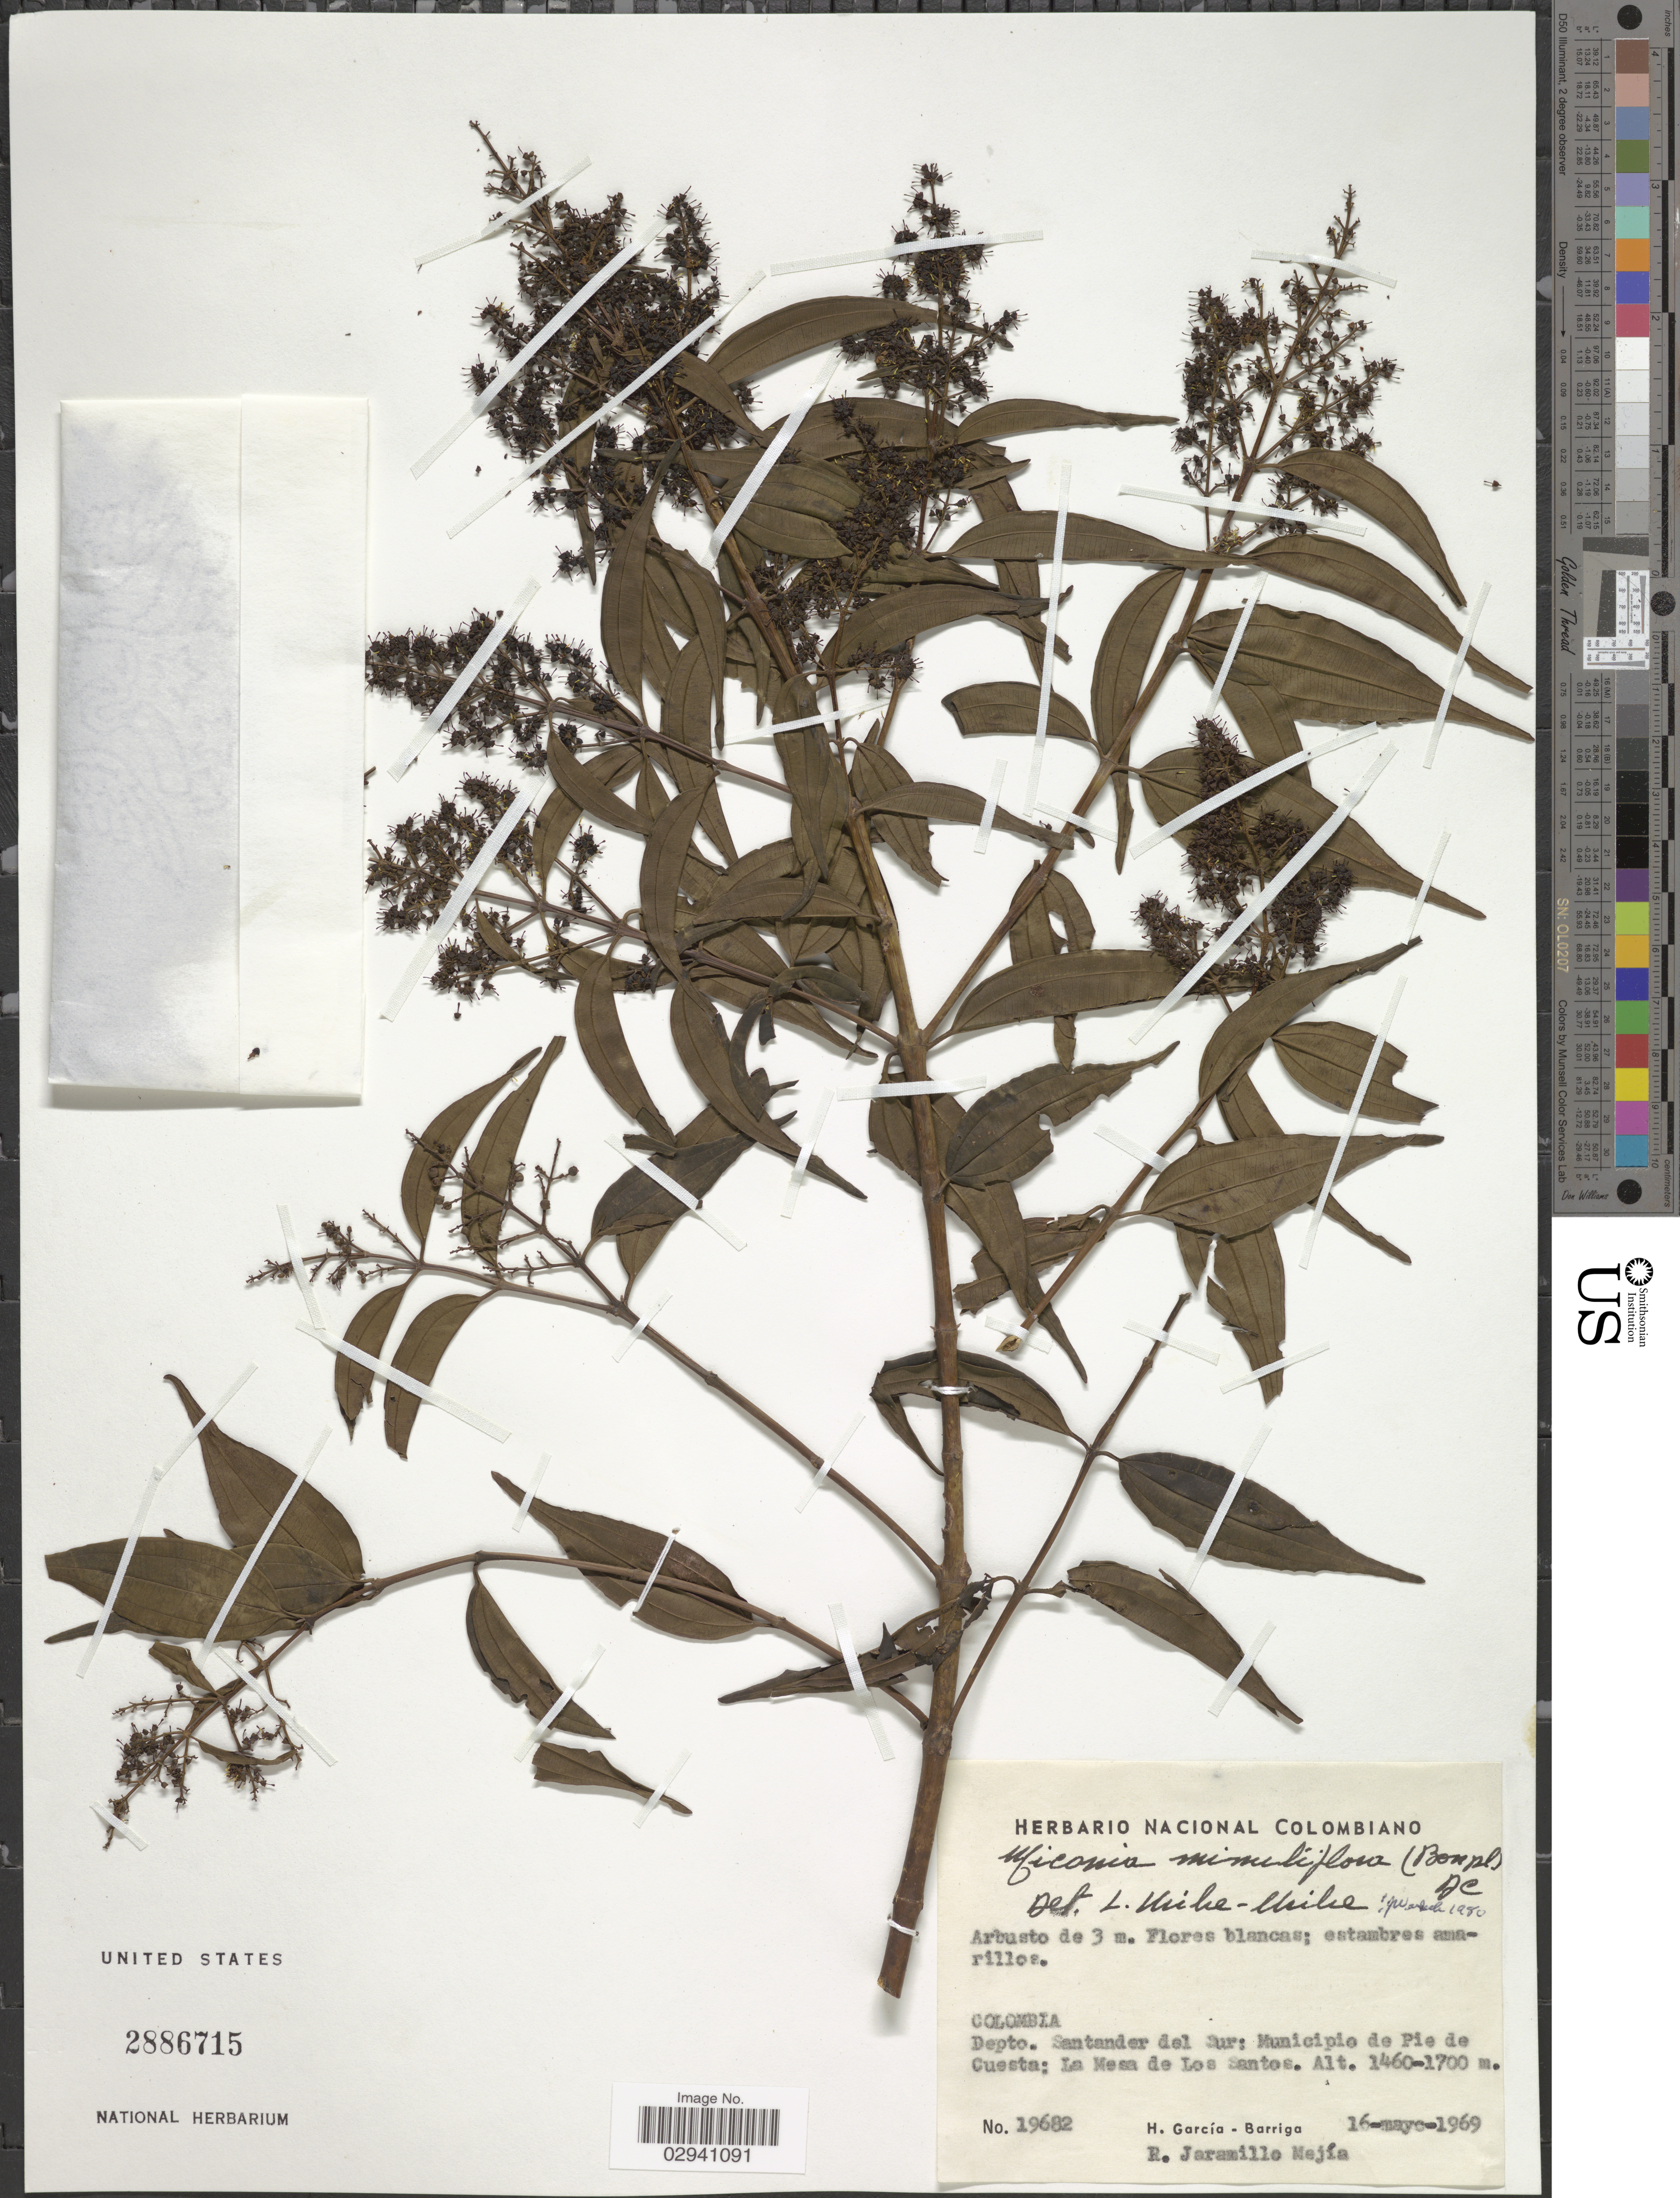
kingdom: Plantae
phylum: Tracheophyta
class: Magnoliopsida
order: Myrtales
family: Melastomataceae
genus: Miconia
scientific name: Miconia minutiflora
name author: (Bonpl.) DC.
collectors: H. García Barriga & R. Jaramillo M.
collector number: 19682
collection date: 1969-05-16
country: Colombia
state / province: Santander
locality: Depto. Santander del Sur: Municipio de Pie de Cuesta; La Mesa de Los Santos.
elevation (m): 1460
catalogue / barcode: US 2886715